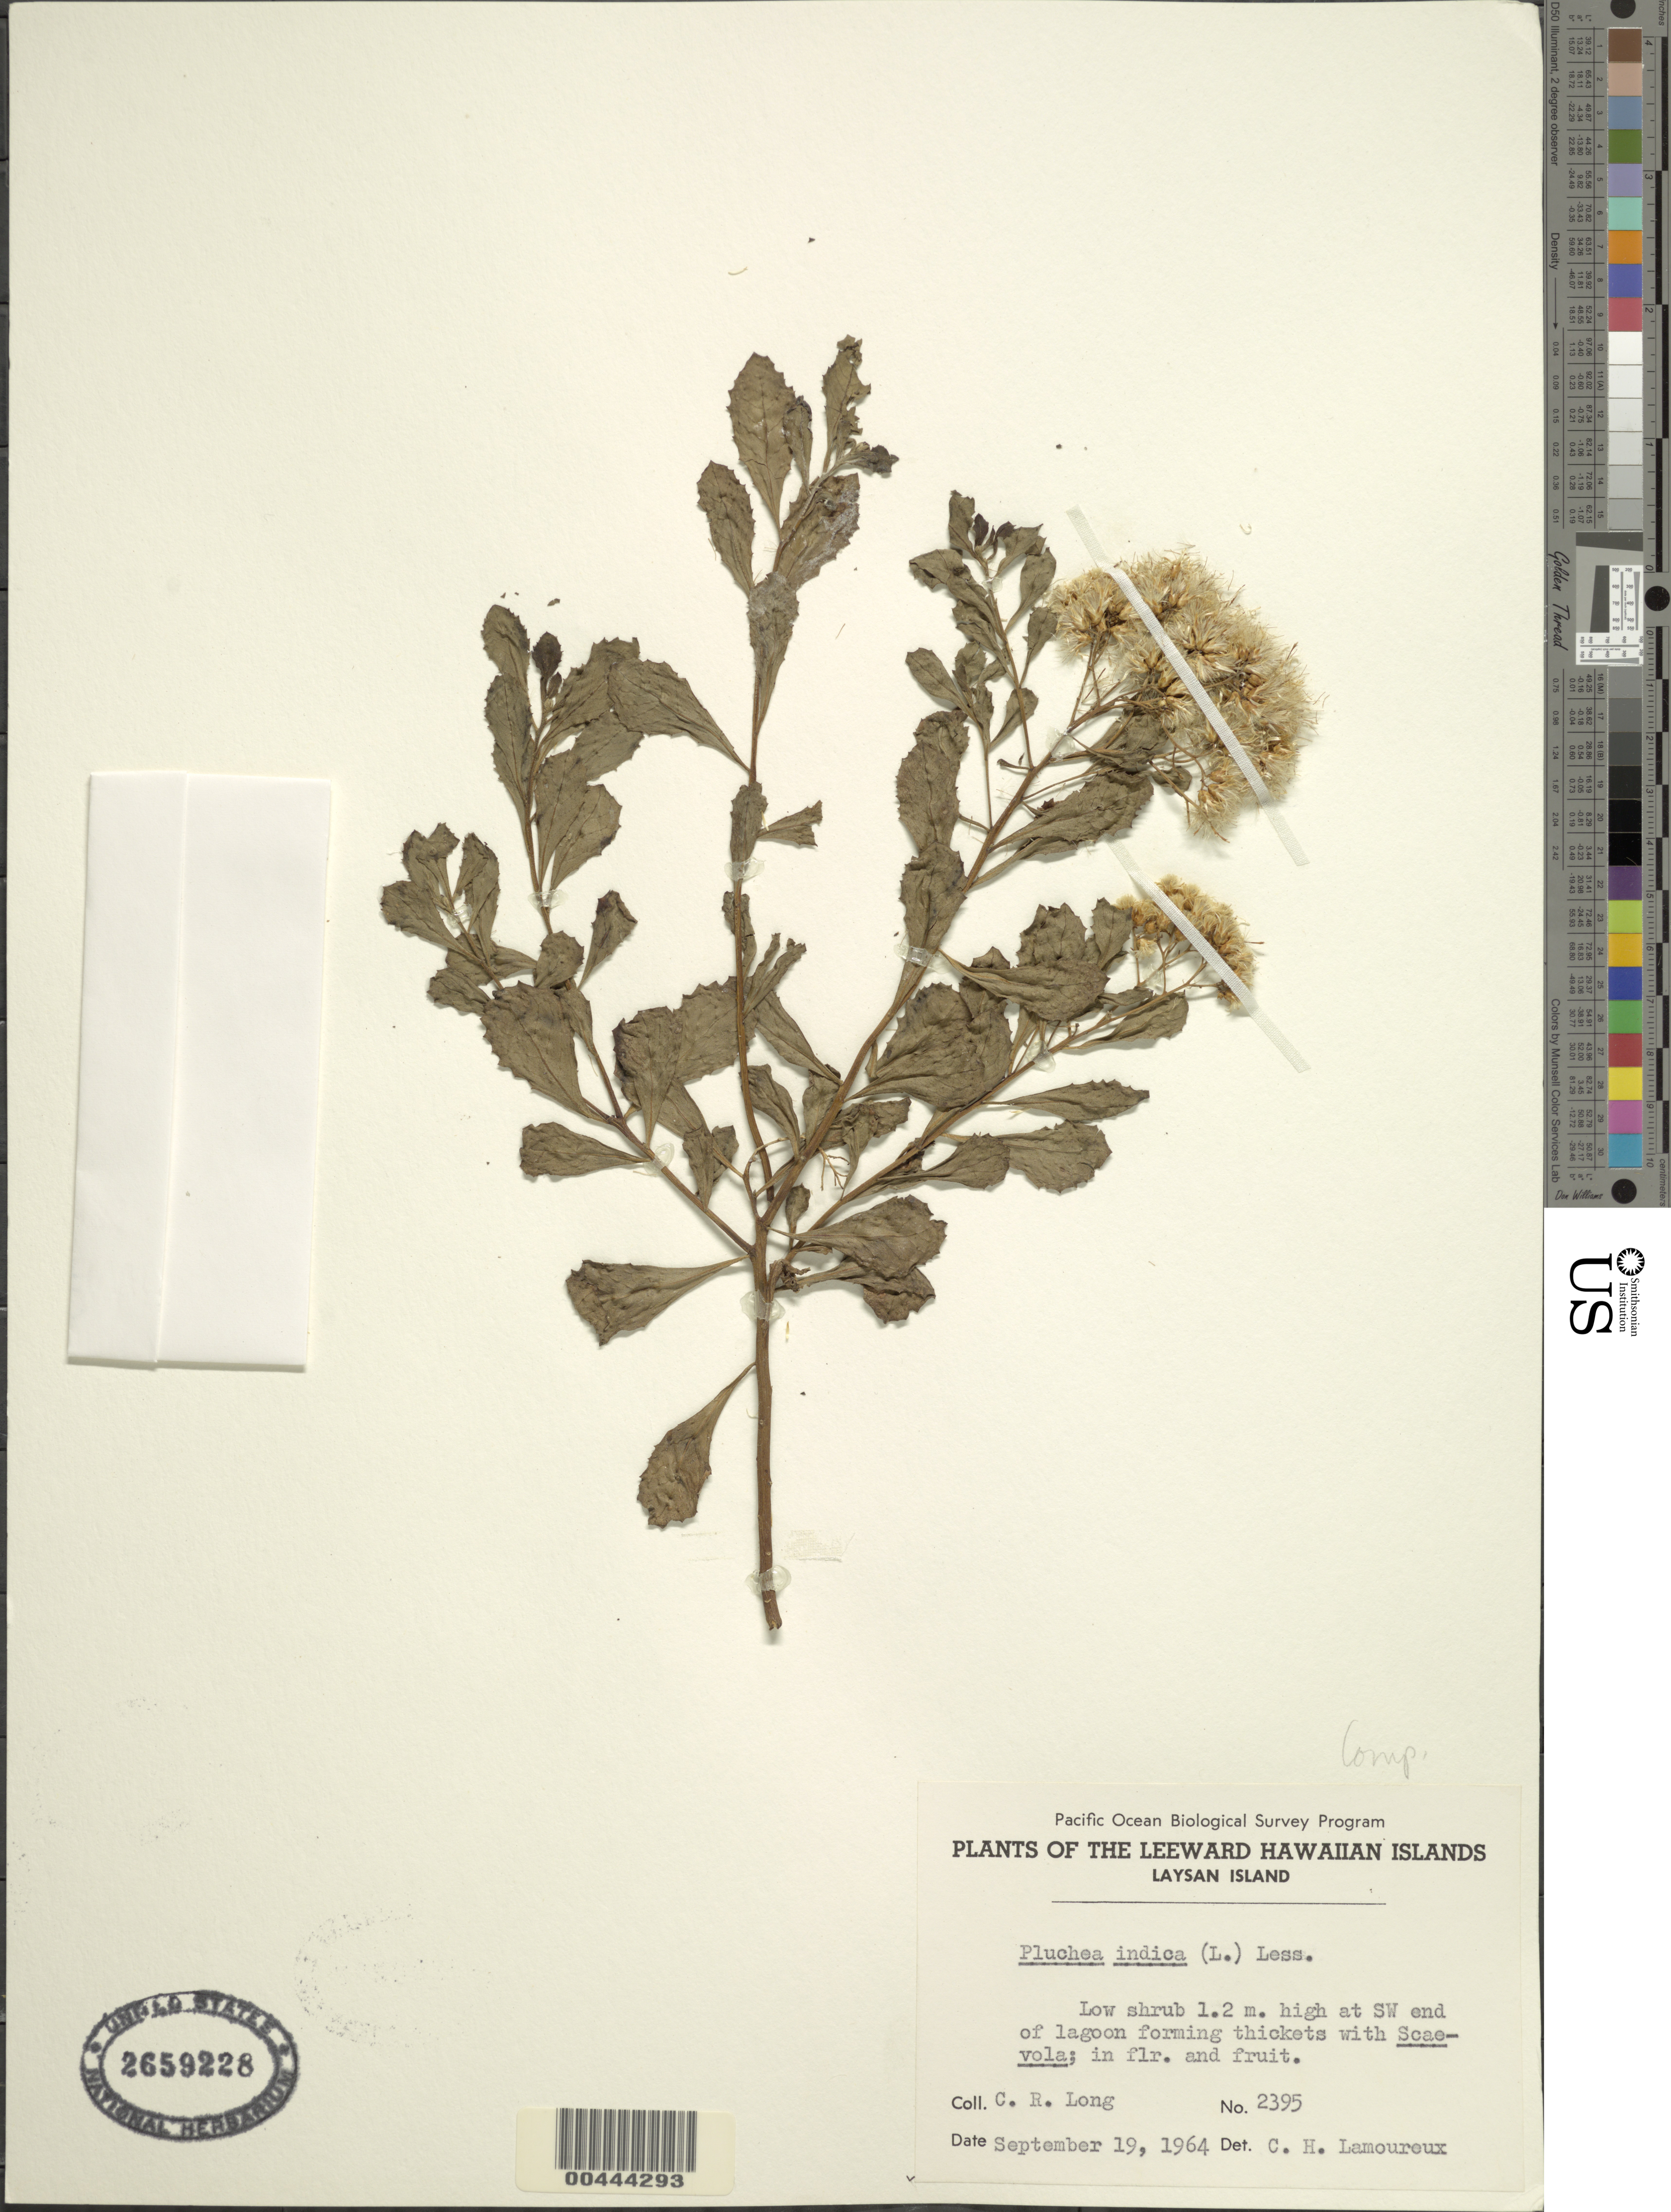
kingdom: Plantae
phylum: Tracheophyta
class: Magnoliopsida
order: Asterales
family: Asteraceae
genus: Pluchea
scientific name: Pluchea indica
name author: (L.) Less.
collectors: C. Long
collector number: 2395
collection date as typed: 19 Sep 1964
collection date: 1964-09-19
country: United States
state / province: Hawaii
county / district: Honolulu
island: Laysan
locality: High at SW end of lagoon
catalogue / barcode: US 2659228